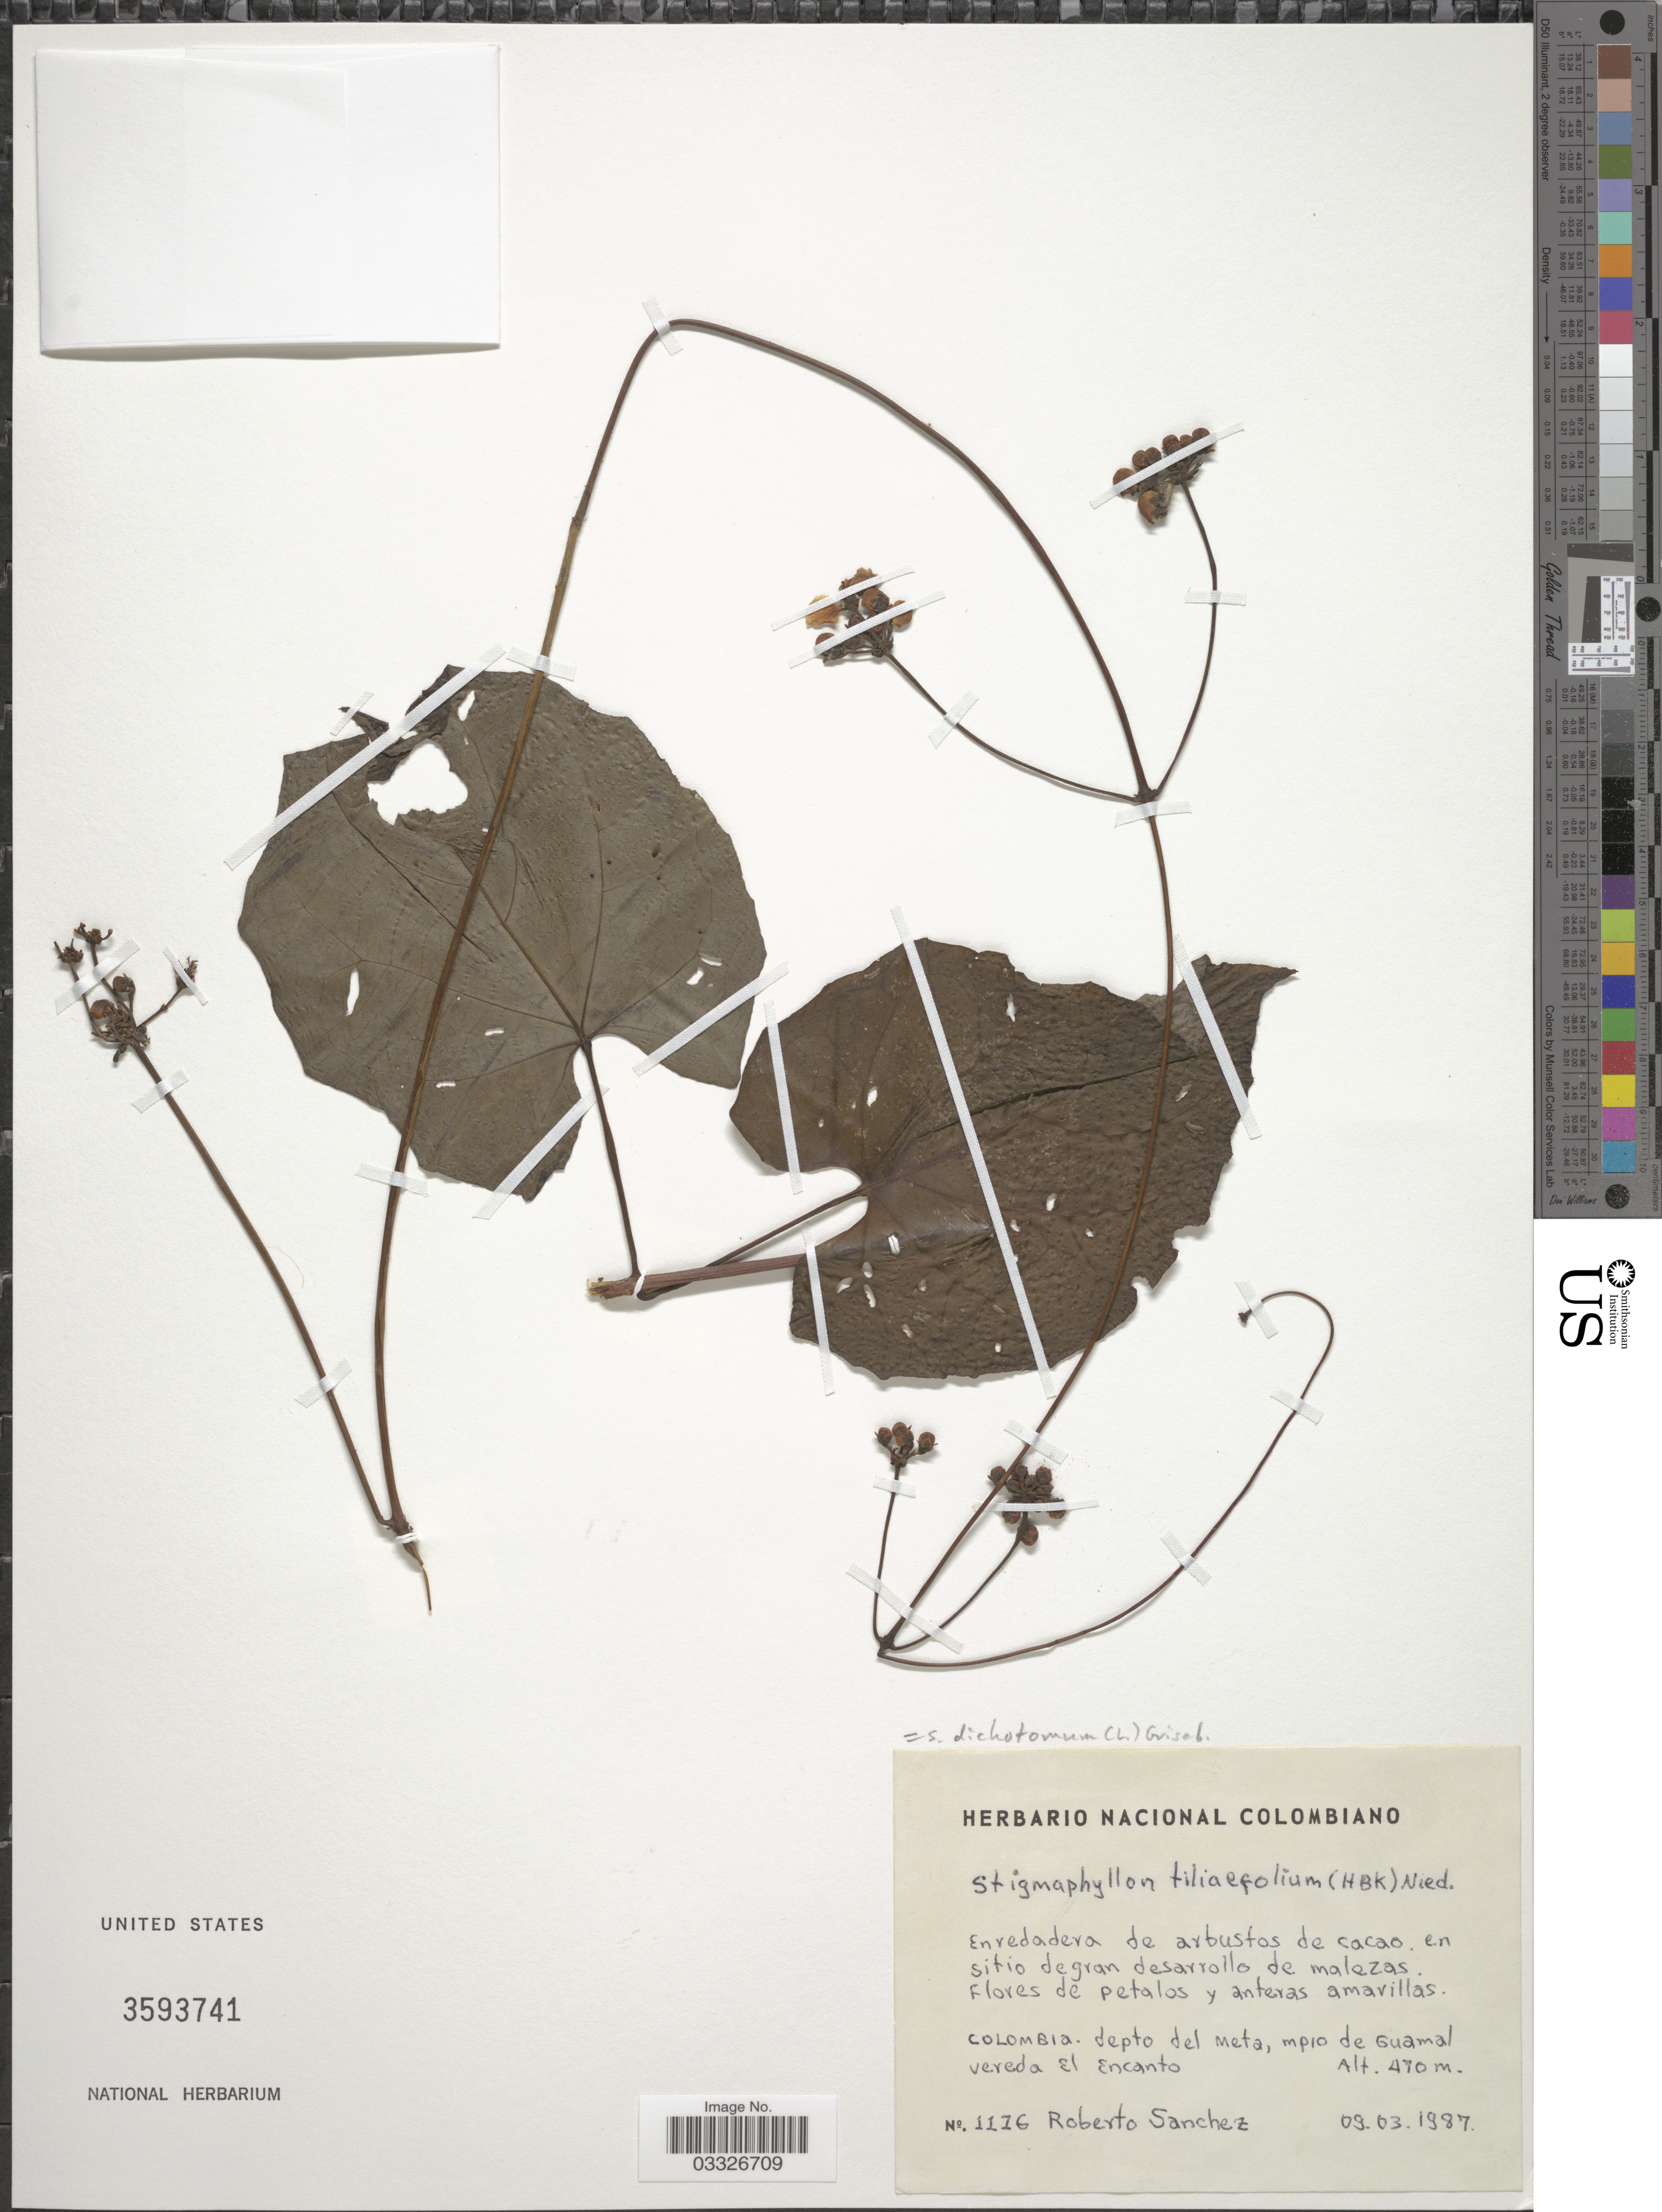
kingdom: Plantae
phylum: Tracheophyta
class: Magnoliopsida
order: Malpighiales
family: Malpighiaceae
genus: Stigmaphyllon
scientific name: Stigmaphyllon dichotomum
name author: Griseb.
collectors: R. Sanchez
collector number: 1116*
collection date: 1987-03-09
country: Colombia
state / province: Meta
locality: Depto. del Meta, mpio de Guamal vereda El Encanto.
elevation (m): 470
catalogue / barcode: US 3593741